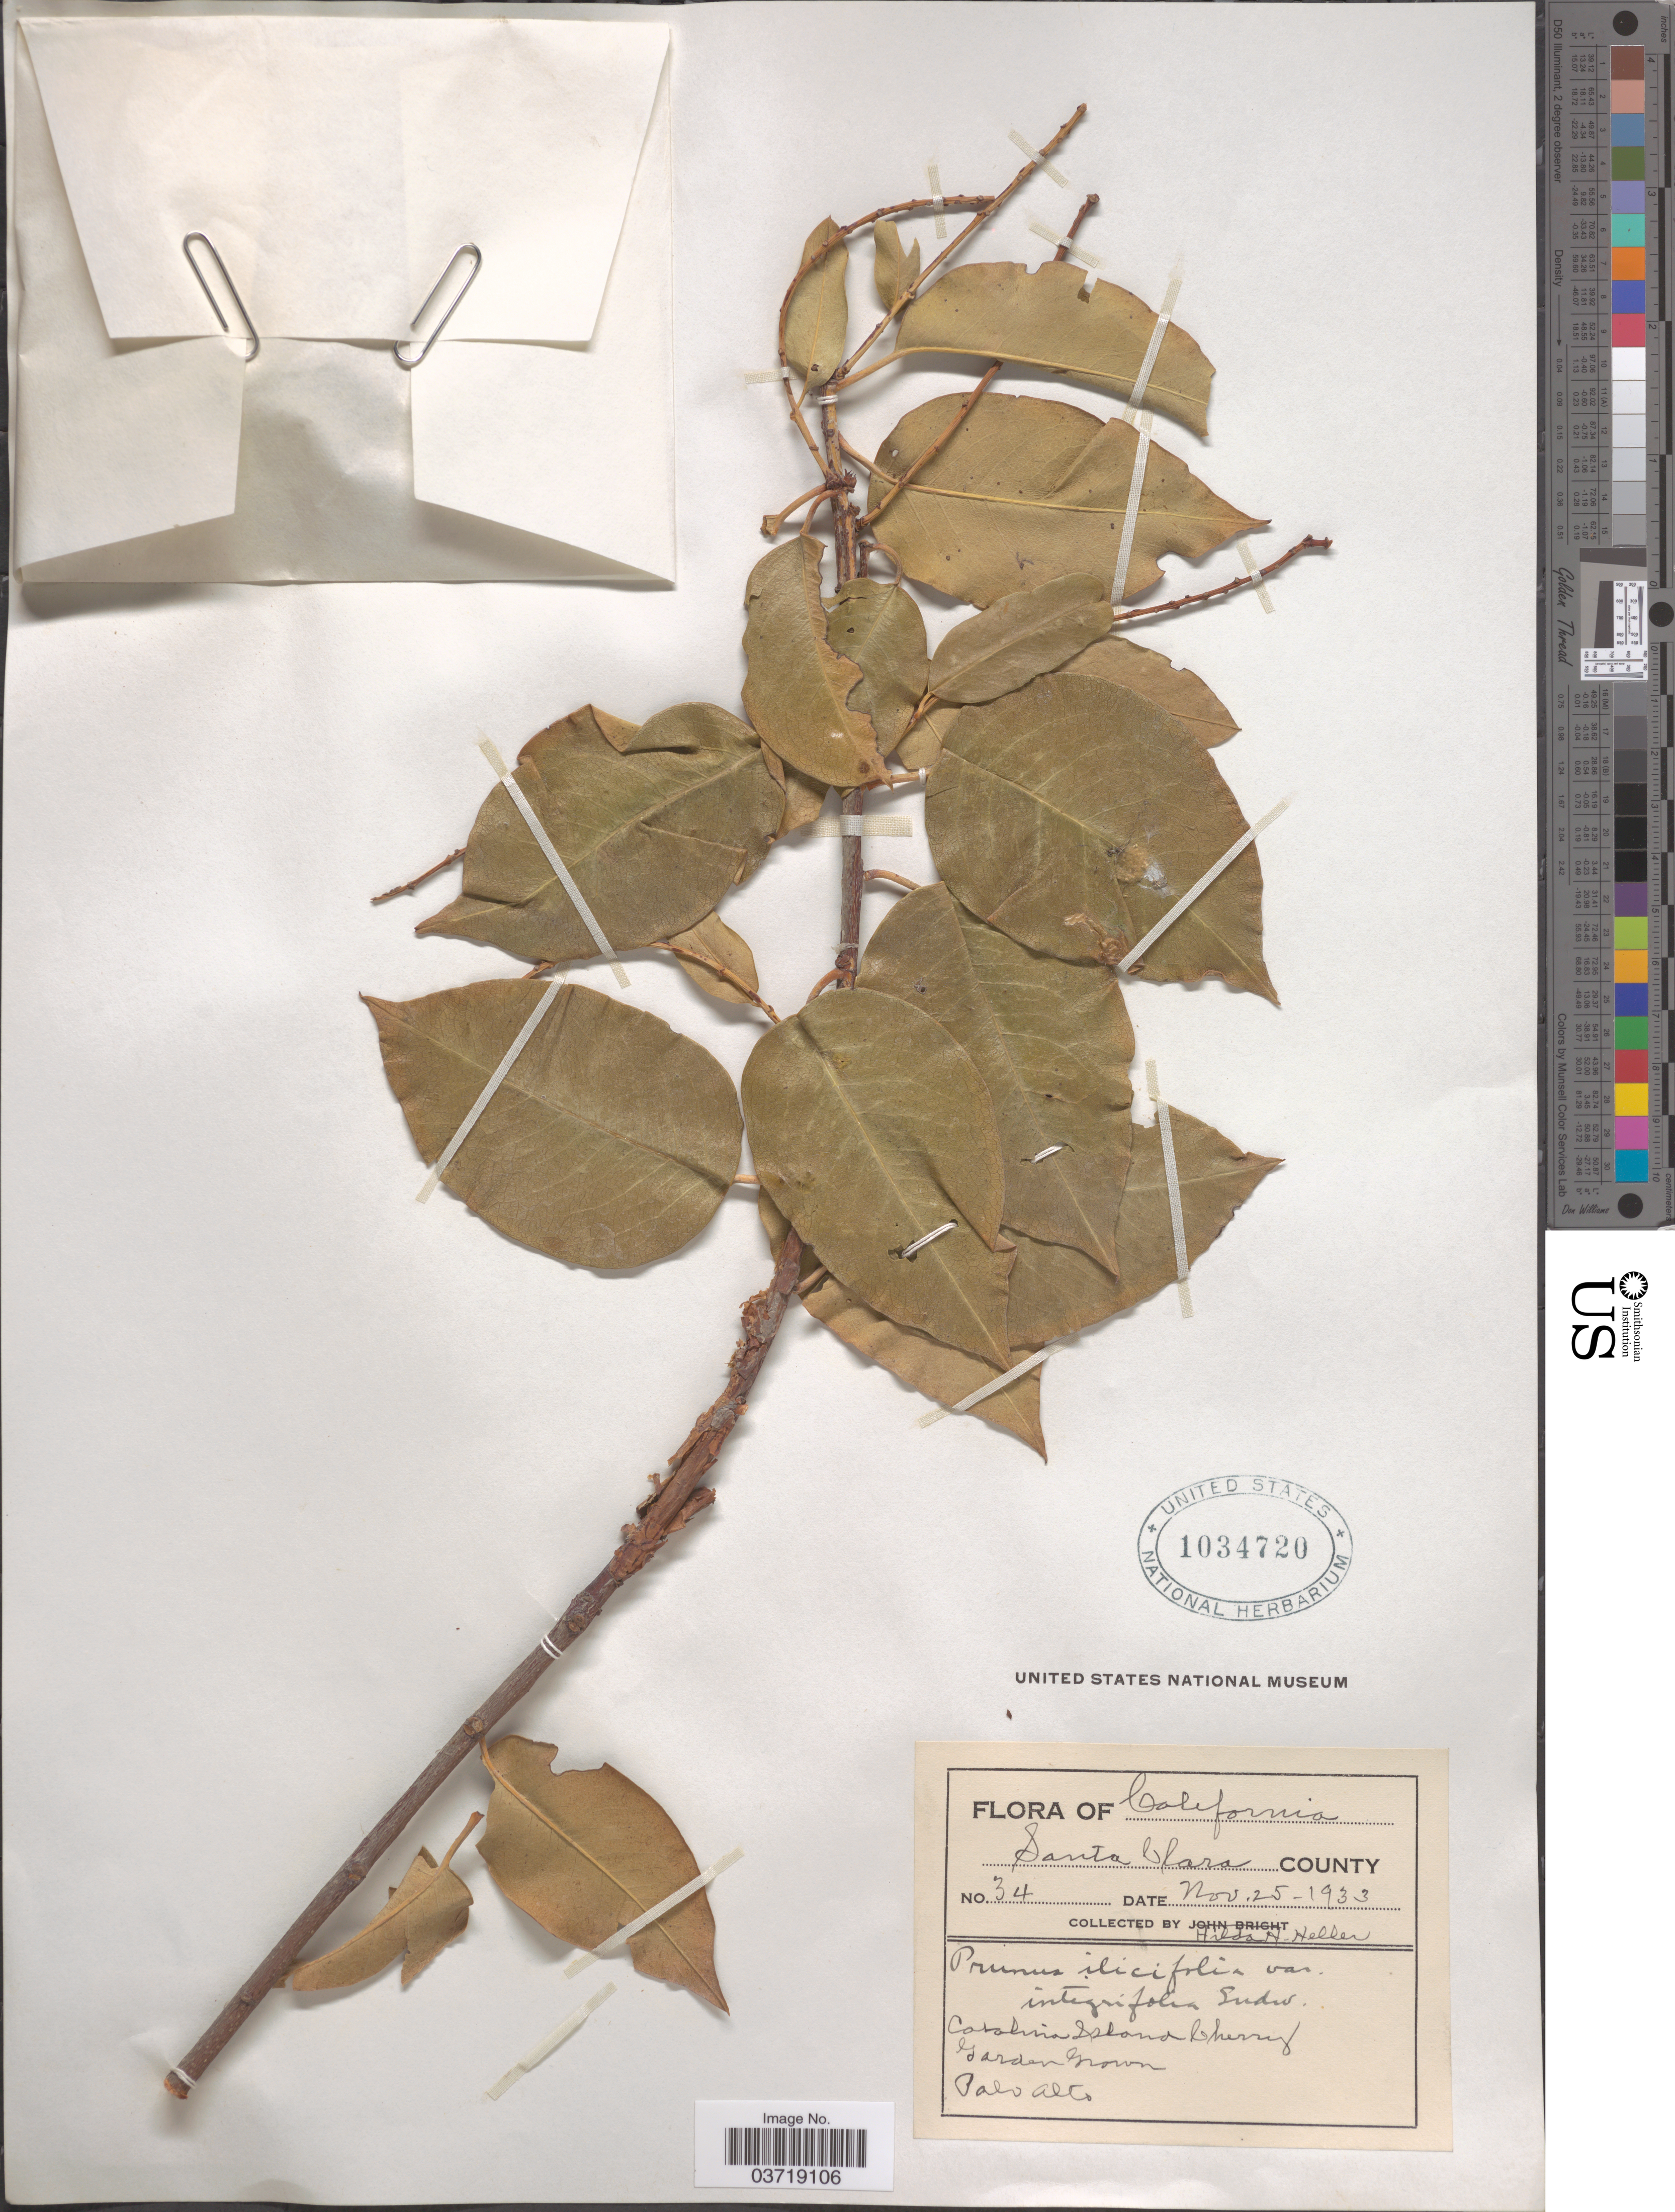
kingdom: Plantae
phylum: Tracheophyta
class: Magnoliopsida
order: Rosales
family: Rosaceae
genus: Prunus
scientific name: Prunus ilicifolia var. occidentalis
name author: K. Brandegee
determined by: Strong, Mark T., (BOT), Smithsonian Institution - National Museum of Natural History (UNITED STATES)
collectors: H. H. Heller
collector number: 34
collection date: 1933-11-25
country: United States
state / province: California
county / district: Santa Clara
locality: Santa Clara County. Catalina Island Cherry [unsure placement]. Garden Grown. Palo Alto.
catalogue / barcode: US 1034720